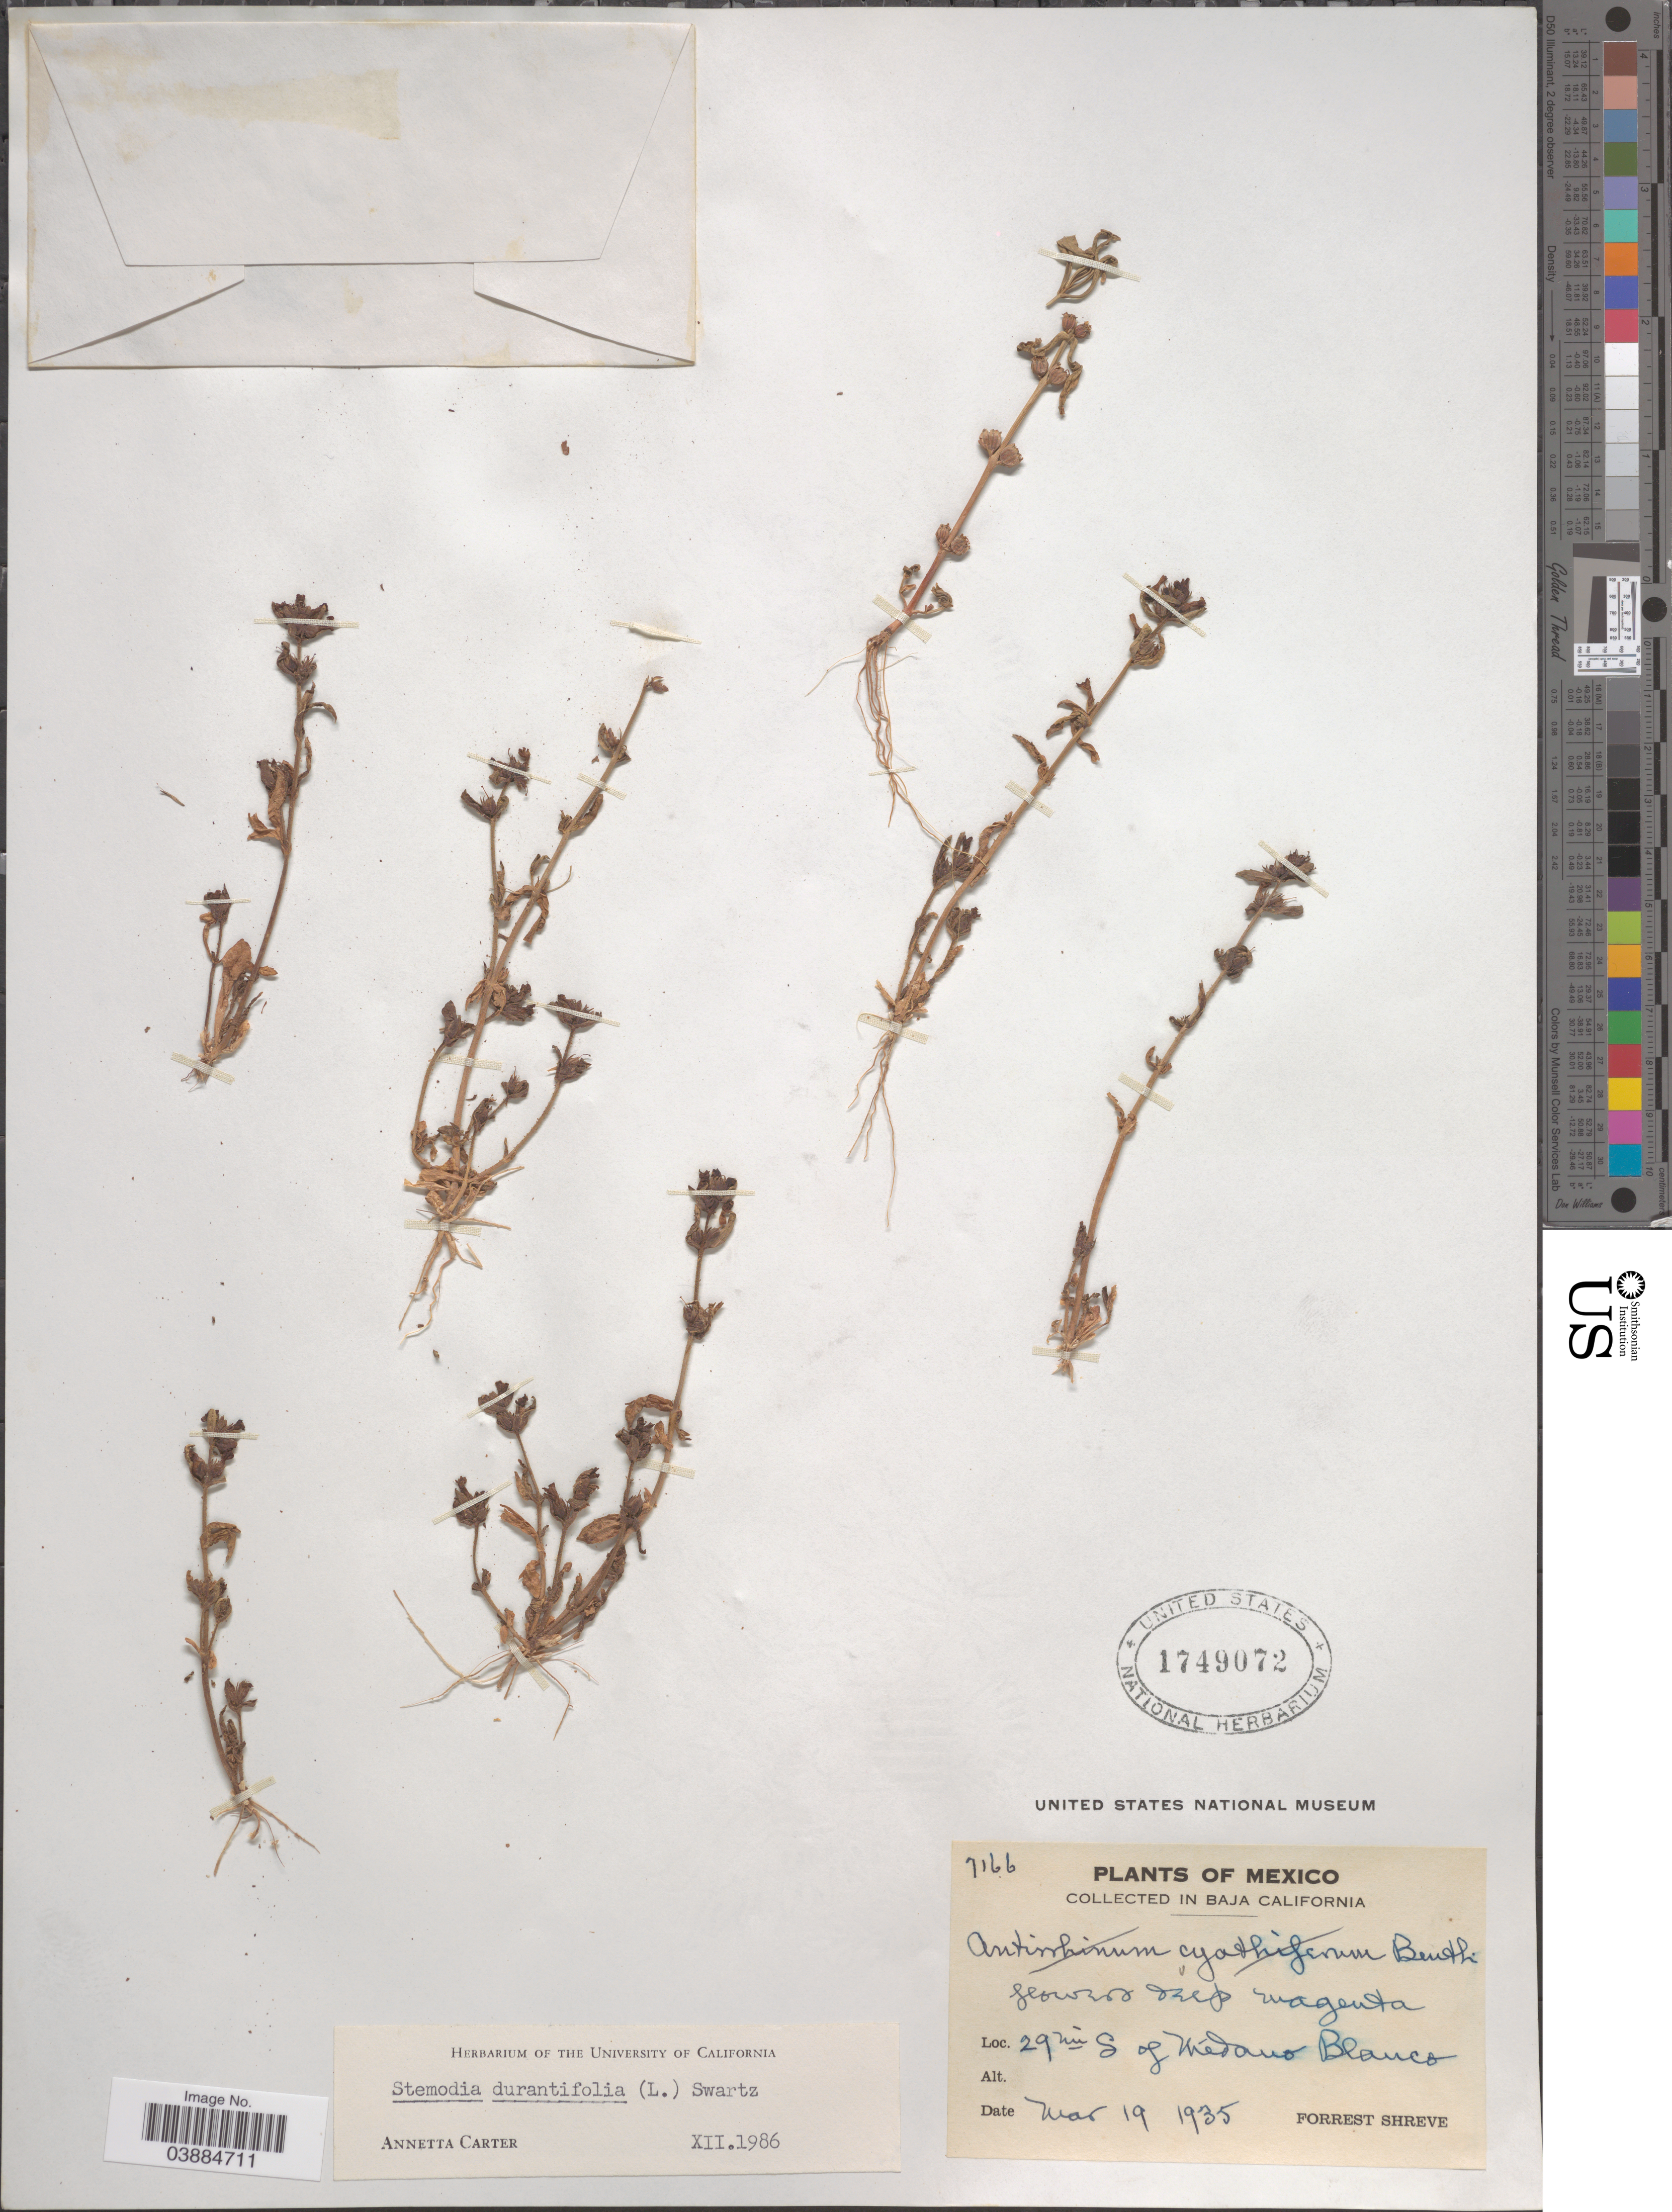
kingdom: Plantae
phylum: Tracheophyta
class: Magnoliopsida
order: Lamiales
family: Plantaginaceae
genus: Stemodia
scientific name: Stemodia durantifolia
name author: (L.) Sw.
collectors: F. Shreve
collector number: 7166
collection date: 1935-03-19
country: Mexico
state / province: Baja California Sur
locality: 29 mi S of Medano Blanco.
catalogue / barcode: US 1749072